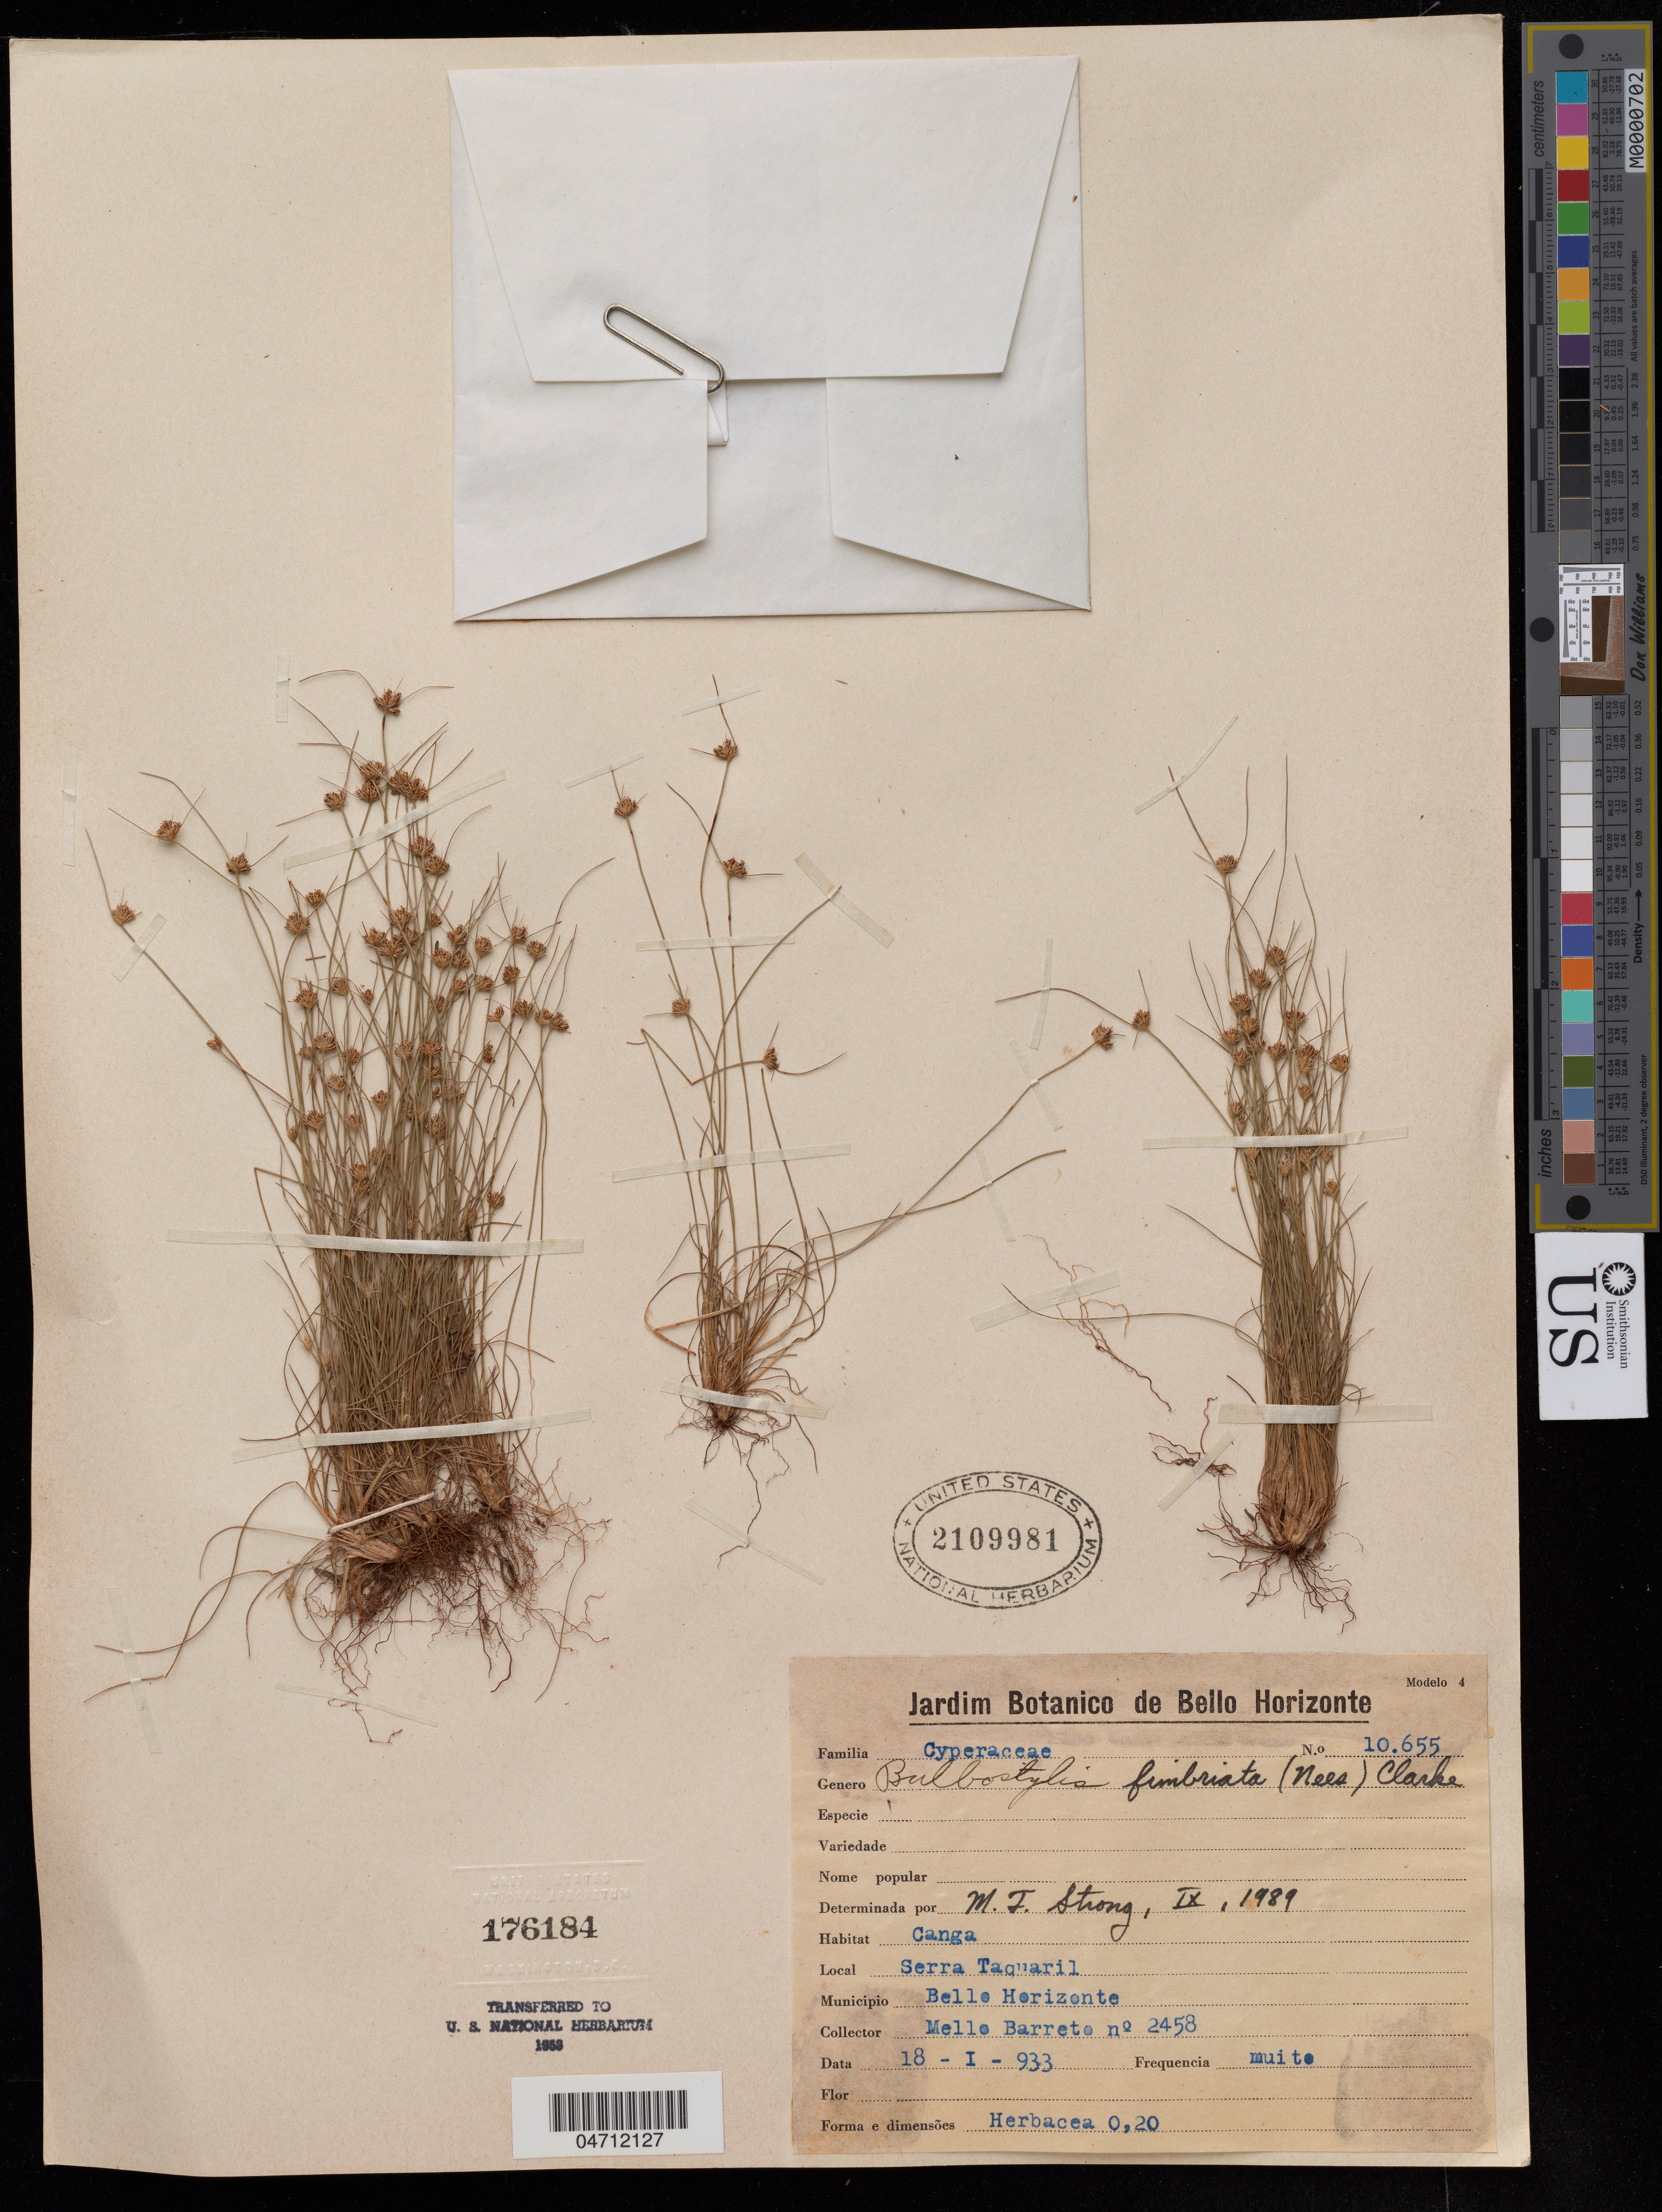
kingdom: Plantae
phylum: Tracheophyta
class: Liliopsida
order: Poales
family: Cyperaceae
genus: Bulbostylis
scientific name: Bulbostylis fimbriata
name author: (Nees) C.B. Clarke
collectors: M. Barreto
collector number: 10655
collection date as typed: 18 Jan 1933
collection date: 1933-01-18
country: Brazil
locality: Bello Horizente; Serra Taguaril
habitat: Canga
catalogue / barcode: US 2109981